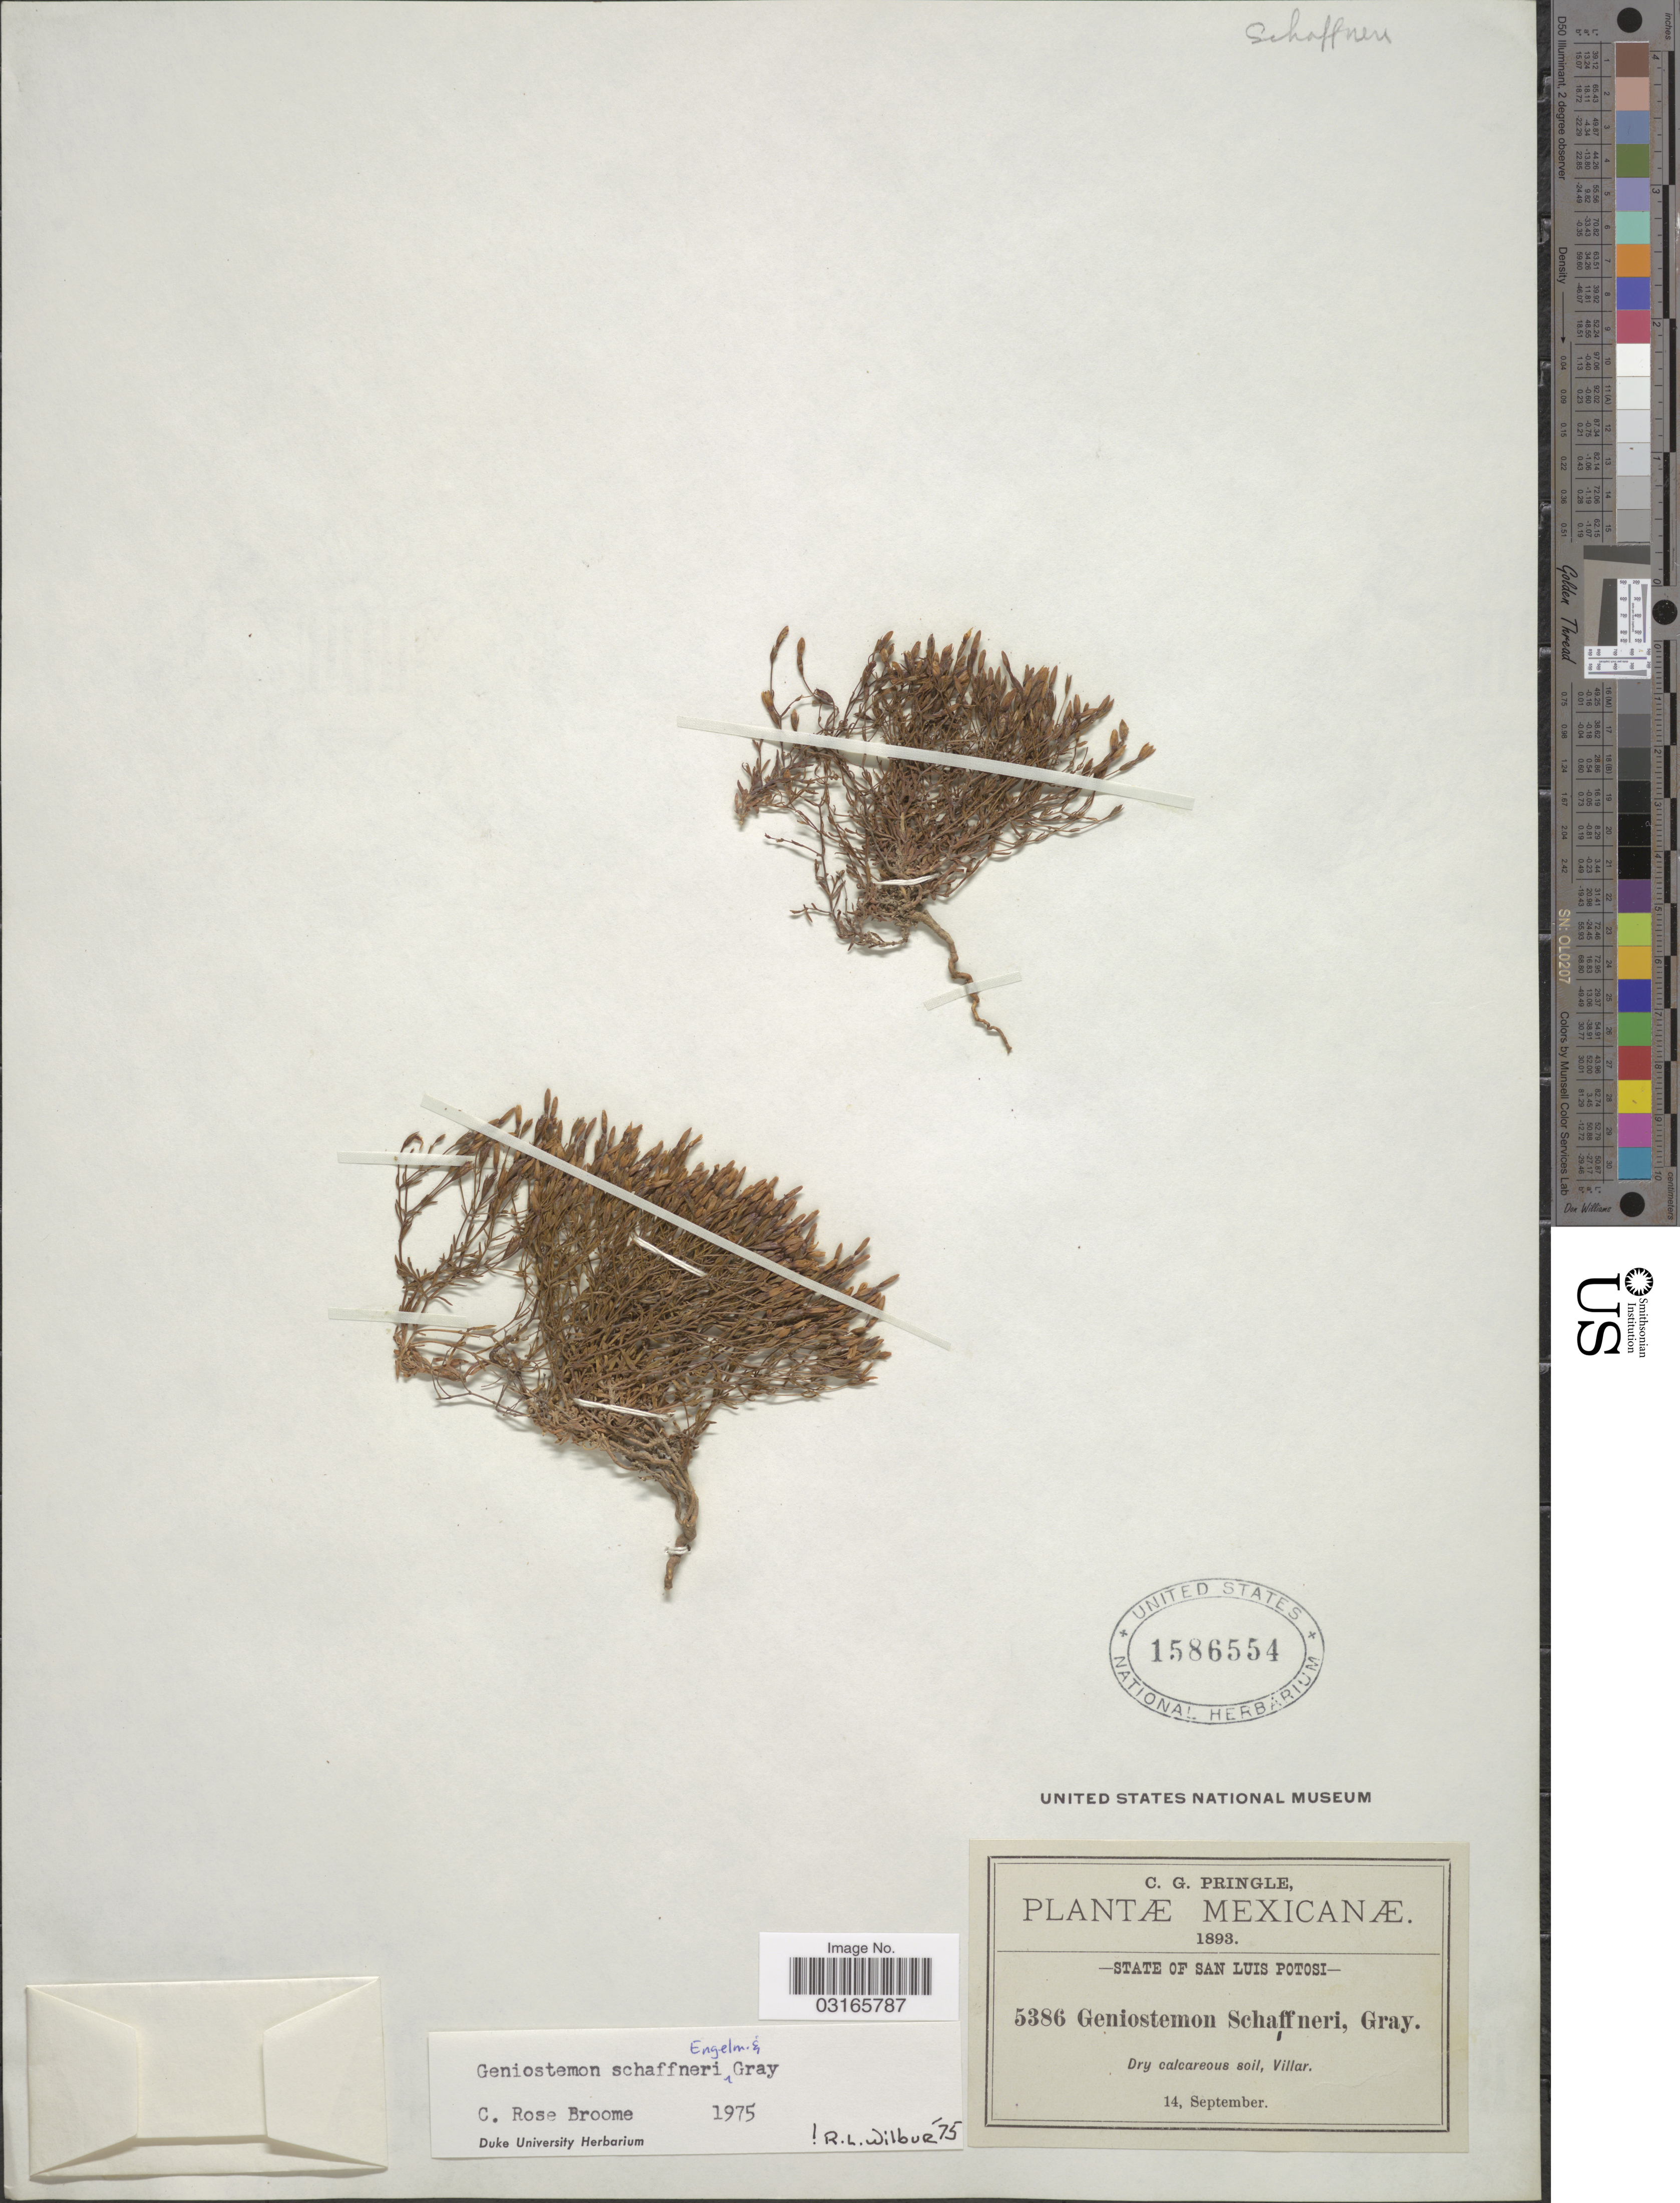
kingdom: Plantae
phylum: Tracheophyta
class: Magnoliopsida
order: Gentianales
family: Gentianaceae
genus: Geniostemon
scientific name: Geniostemon schaffneri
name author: A. Gray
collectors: C. G. Pringle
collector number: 5386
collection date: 1893-09-14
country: Mexico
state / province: San Luis Potosí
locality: Villar.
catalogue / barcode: US 1586554